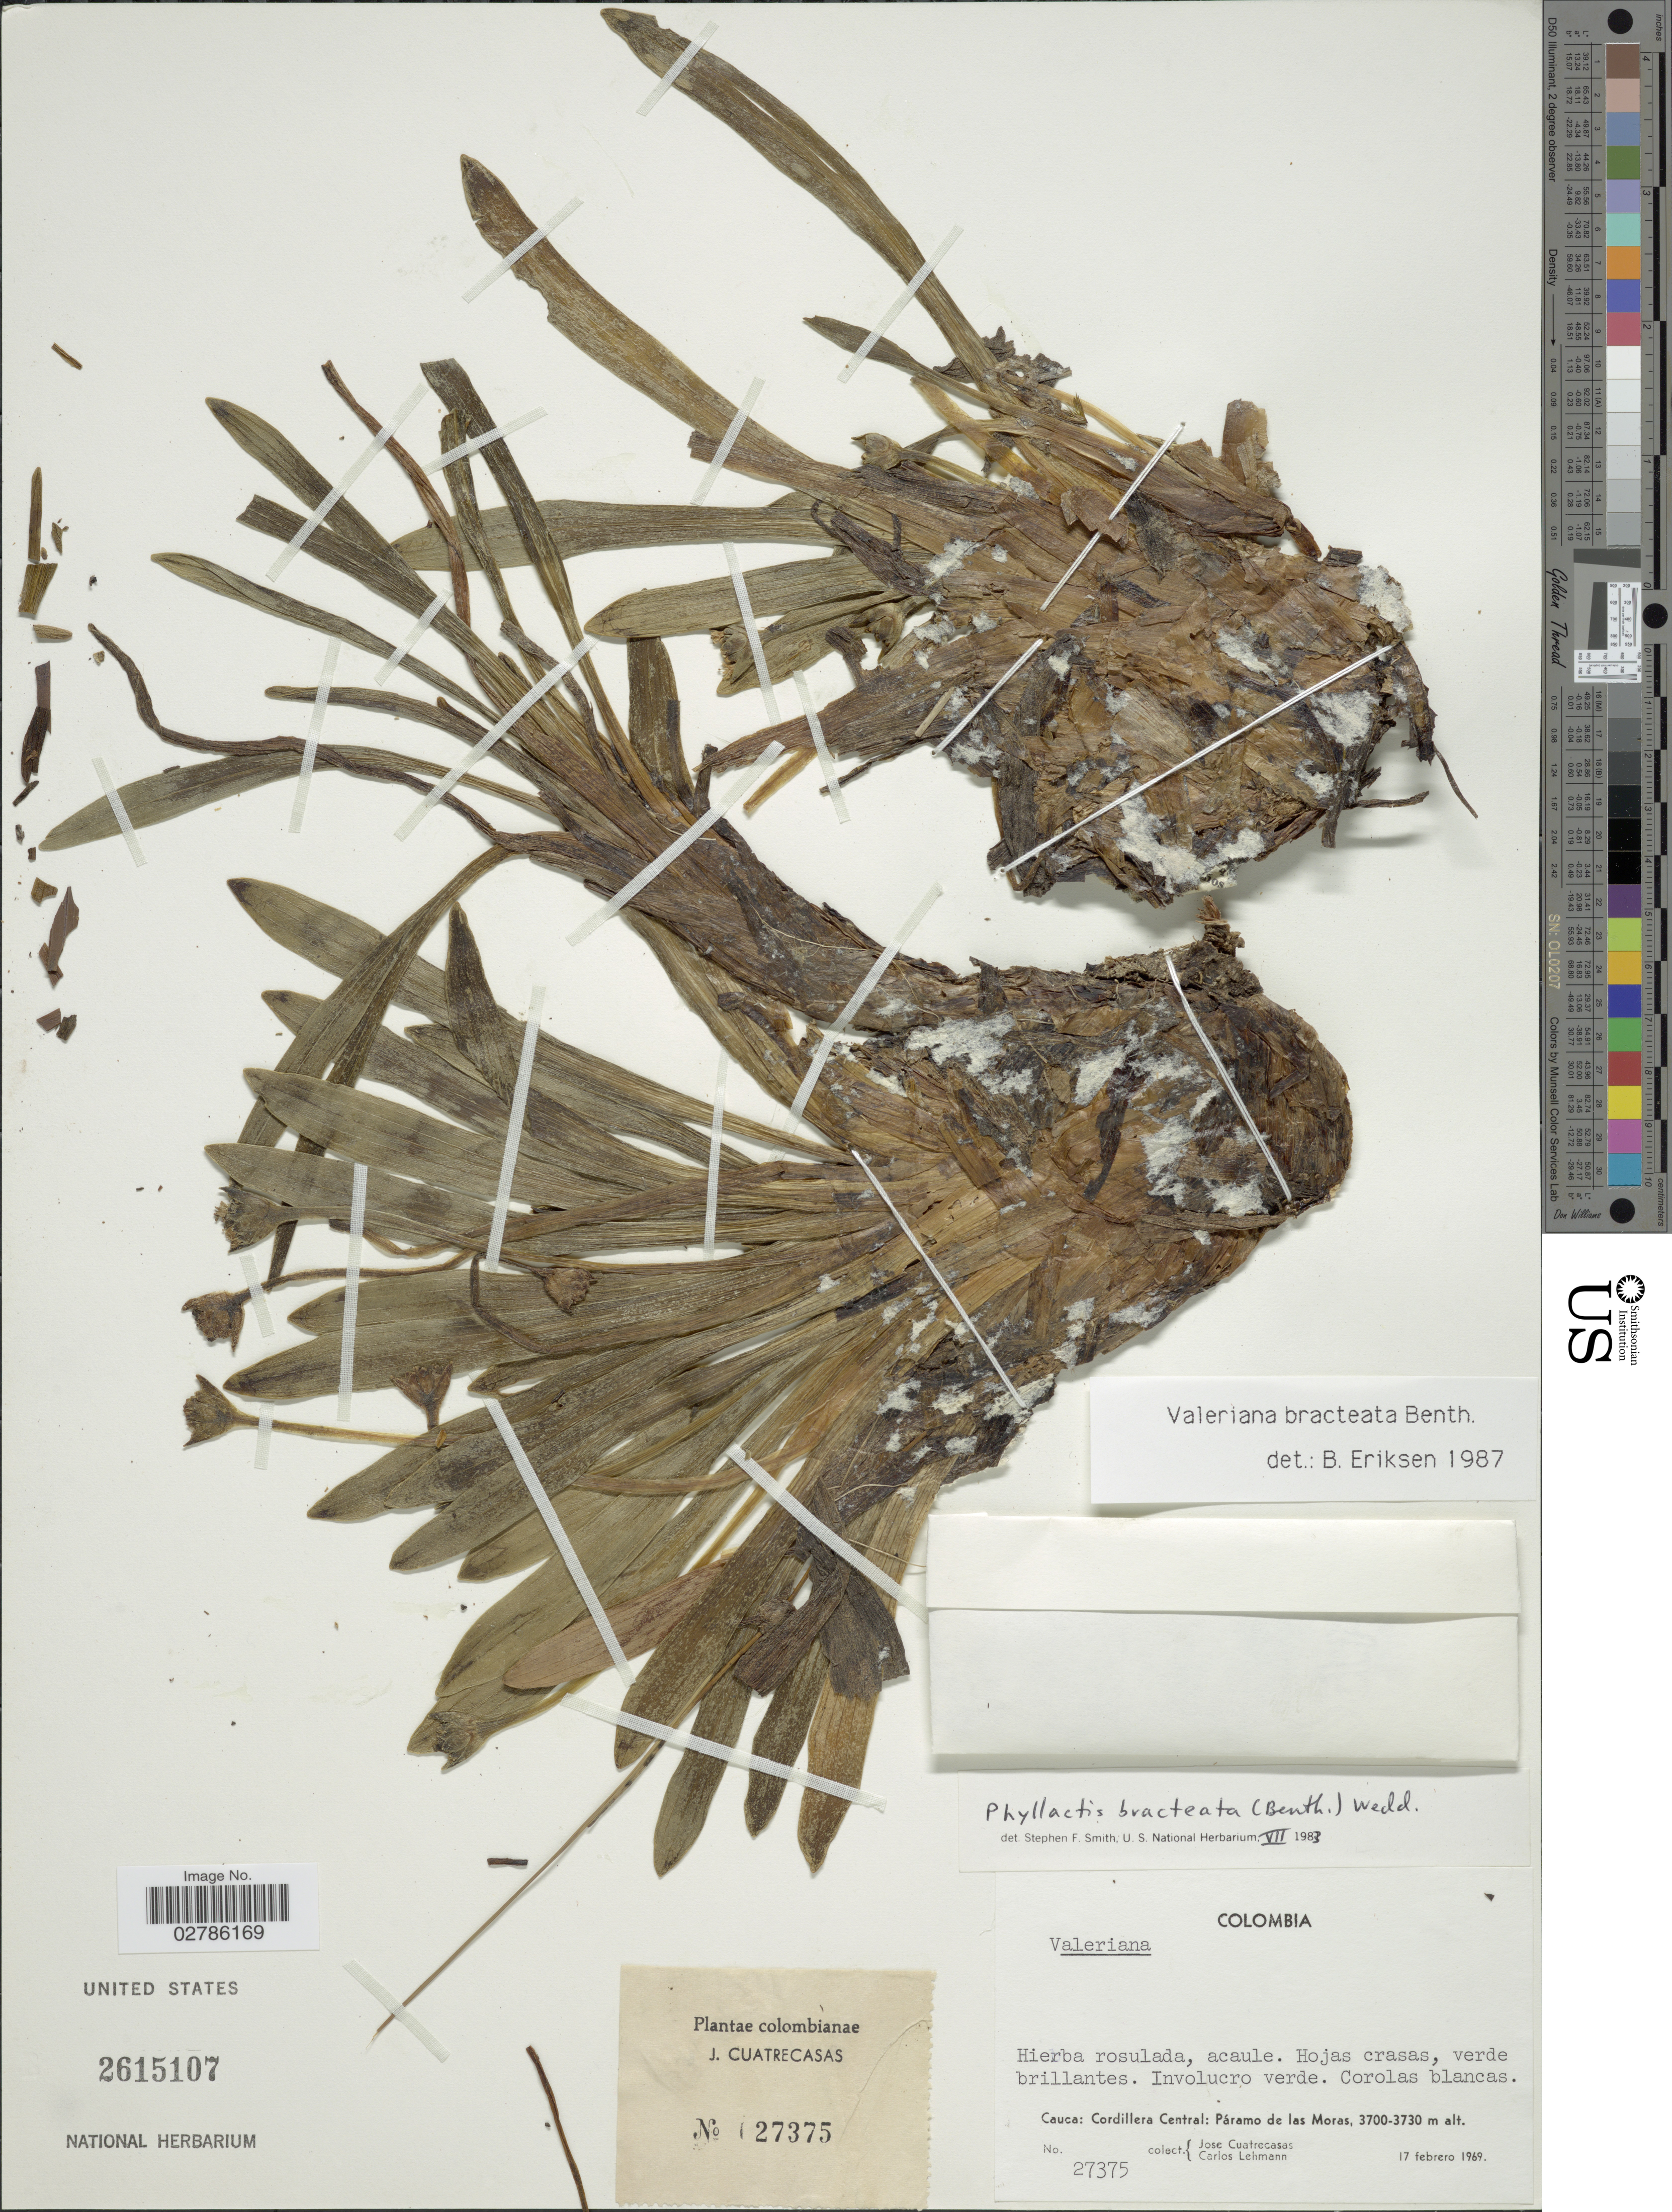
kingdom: Plantae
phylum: Tracheophyta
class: Magnoliopsida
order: Dipsacales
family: Caprifoliaceae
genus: Phyllactis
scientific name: Phyllactis bracteata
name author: (Benth.) Wedd.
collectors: J. Cuatrecasas & C. Lehmann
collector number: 27375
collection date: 1969-02-17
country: Colombia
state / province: Cauca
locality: Cordillera Central, Páramo de las Moras.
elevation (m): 3700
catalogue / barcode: US 2615107